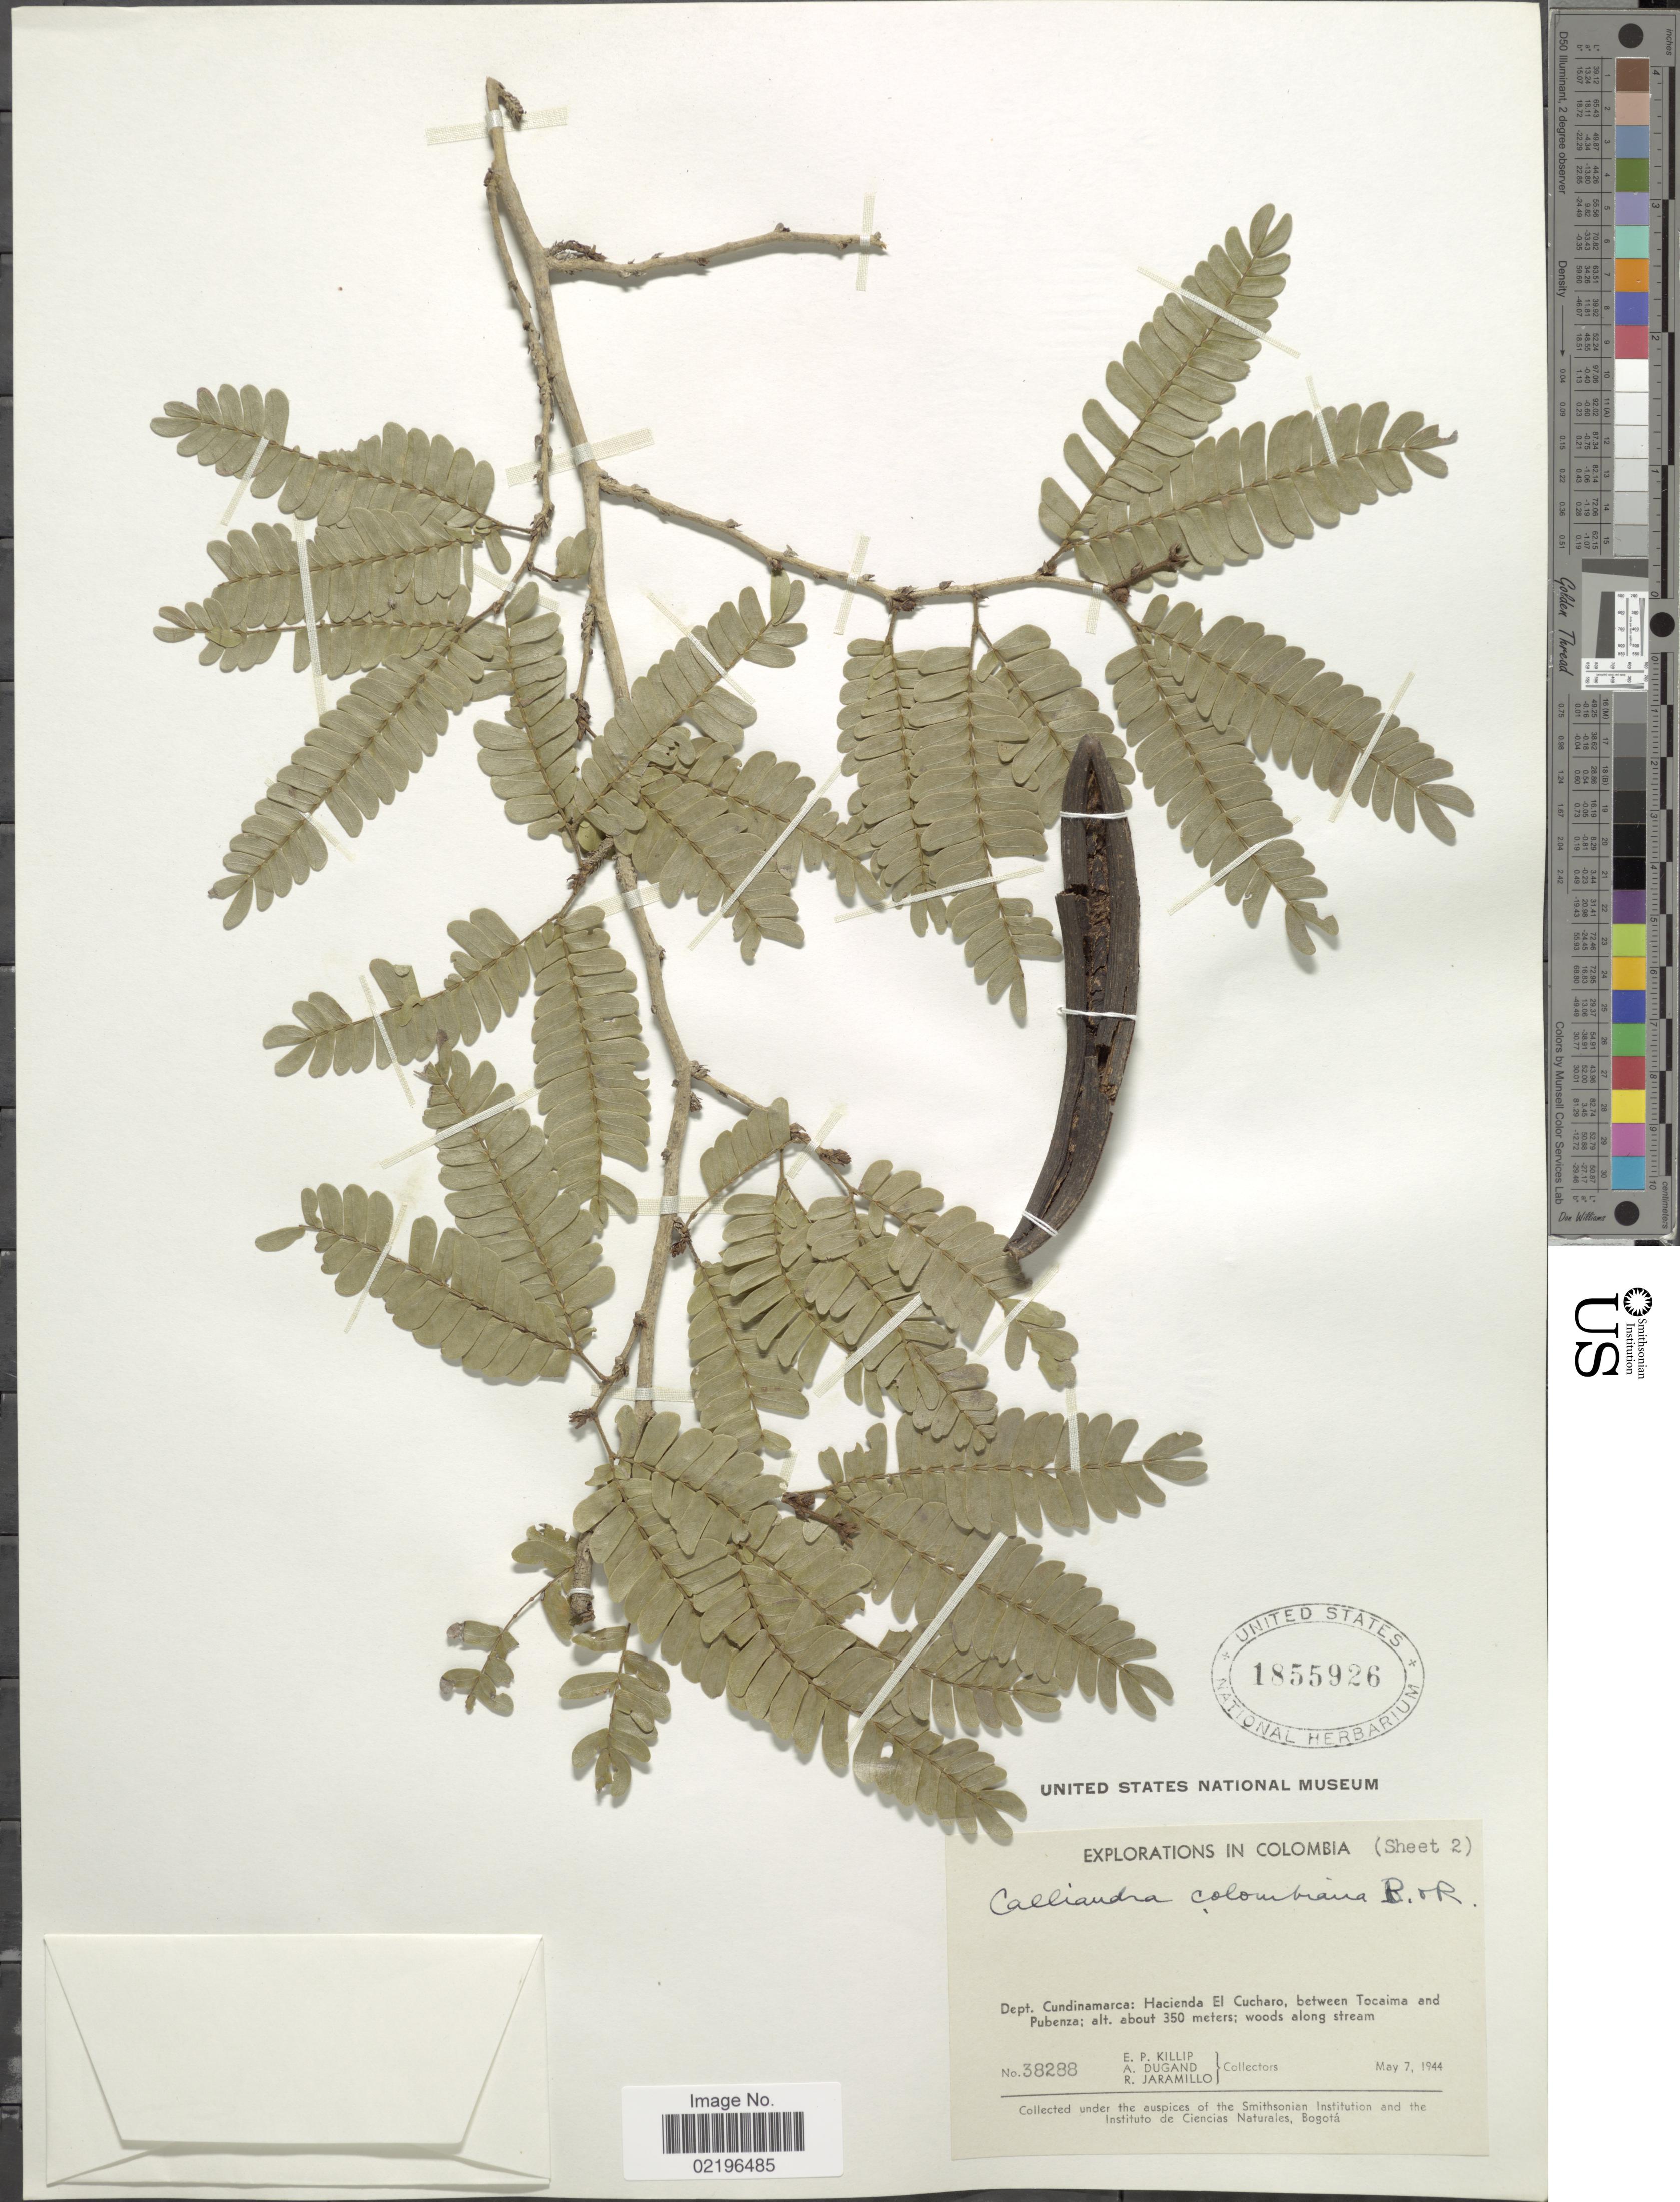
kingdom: Plantae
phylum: Tracheophyta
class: Magnoliopsida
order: Fabales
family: Fabaceae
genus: Calliandra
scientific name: Calliandra magdalenae var. colombiana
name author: (Britton & Rose) Barneby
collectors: E. P. Killip, A. Dugand & R. Jaramillo M.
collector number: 38288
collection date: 1944-05-07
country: Colombia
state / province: Cundinamarca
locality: Dept. Cundinamarca: Hacienda el Cucharo, between Tocaima and Pubenza; woods along stream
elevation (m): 350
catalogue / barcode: US 1855926